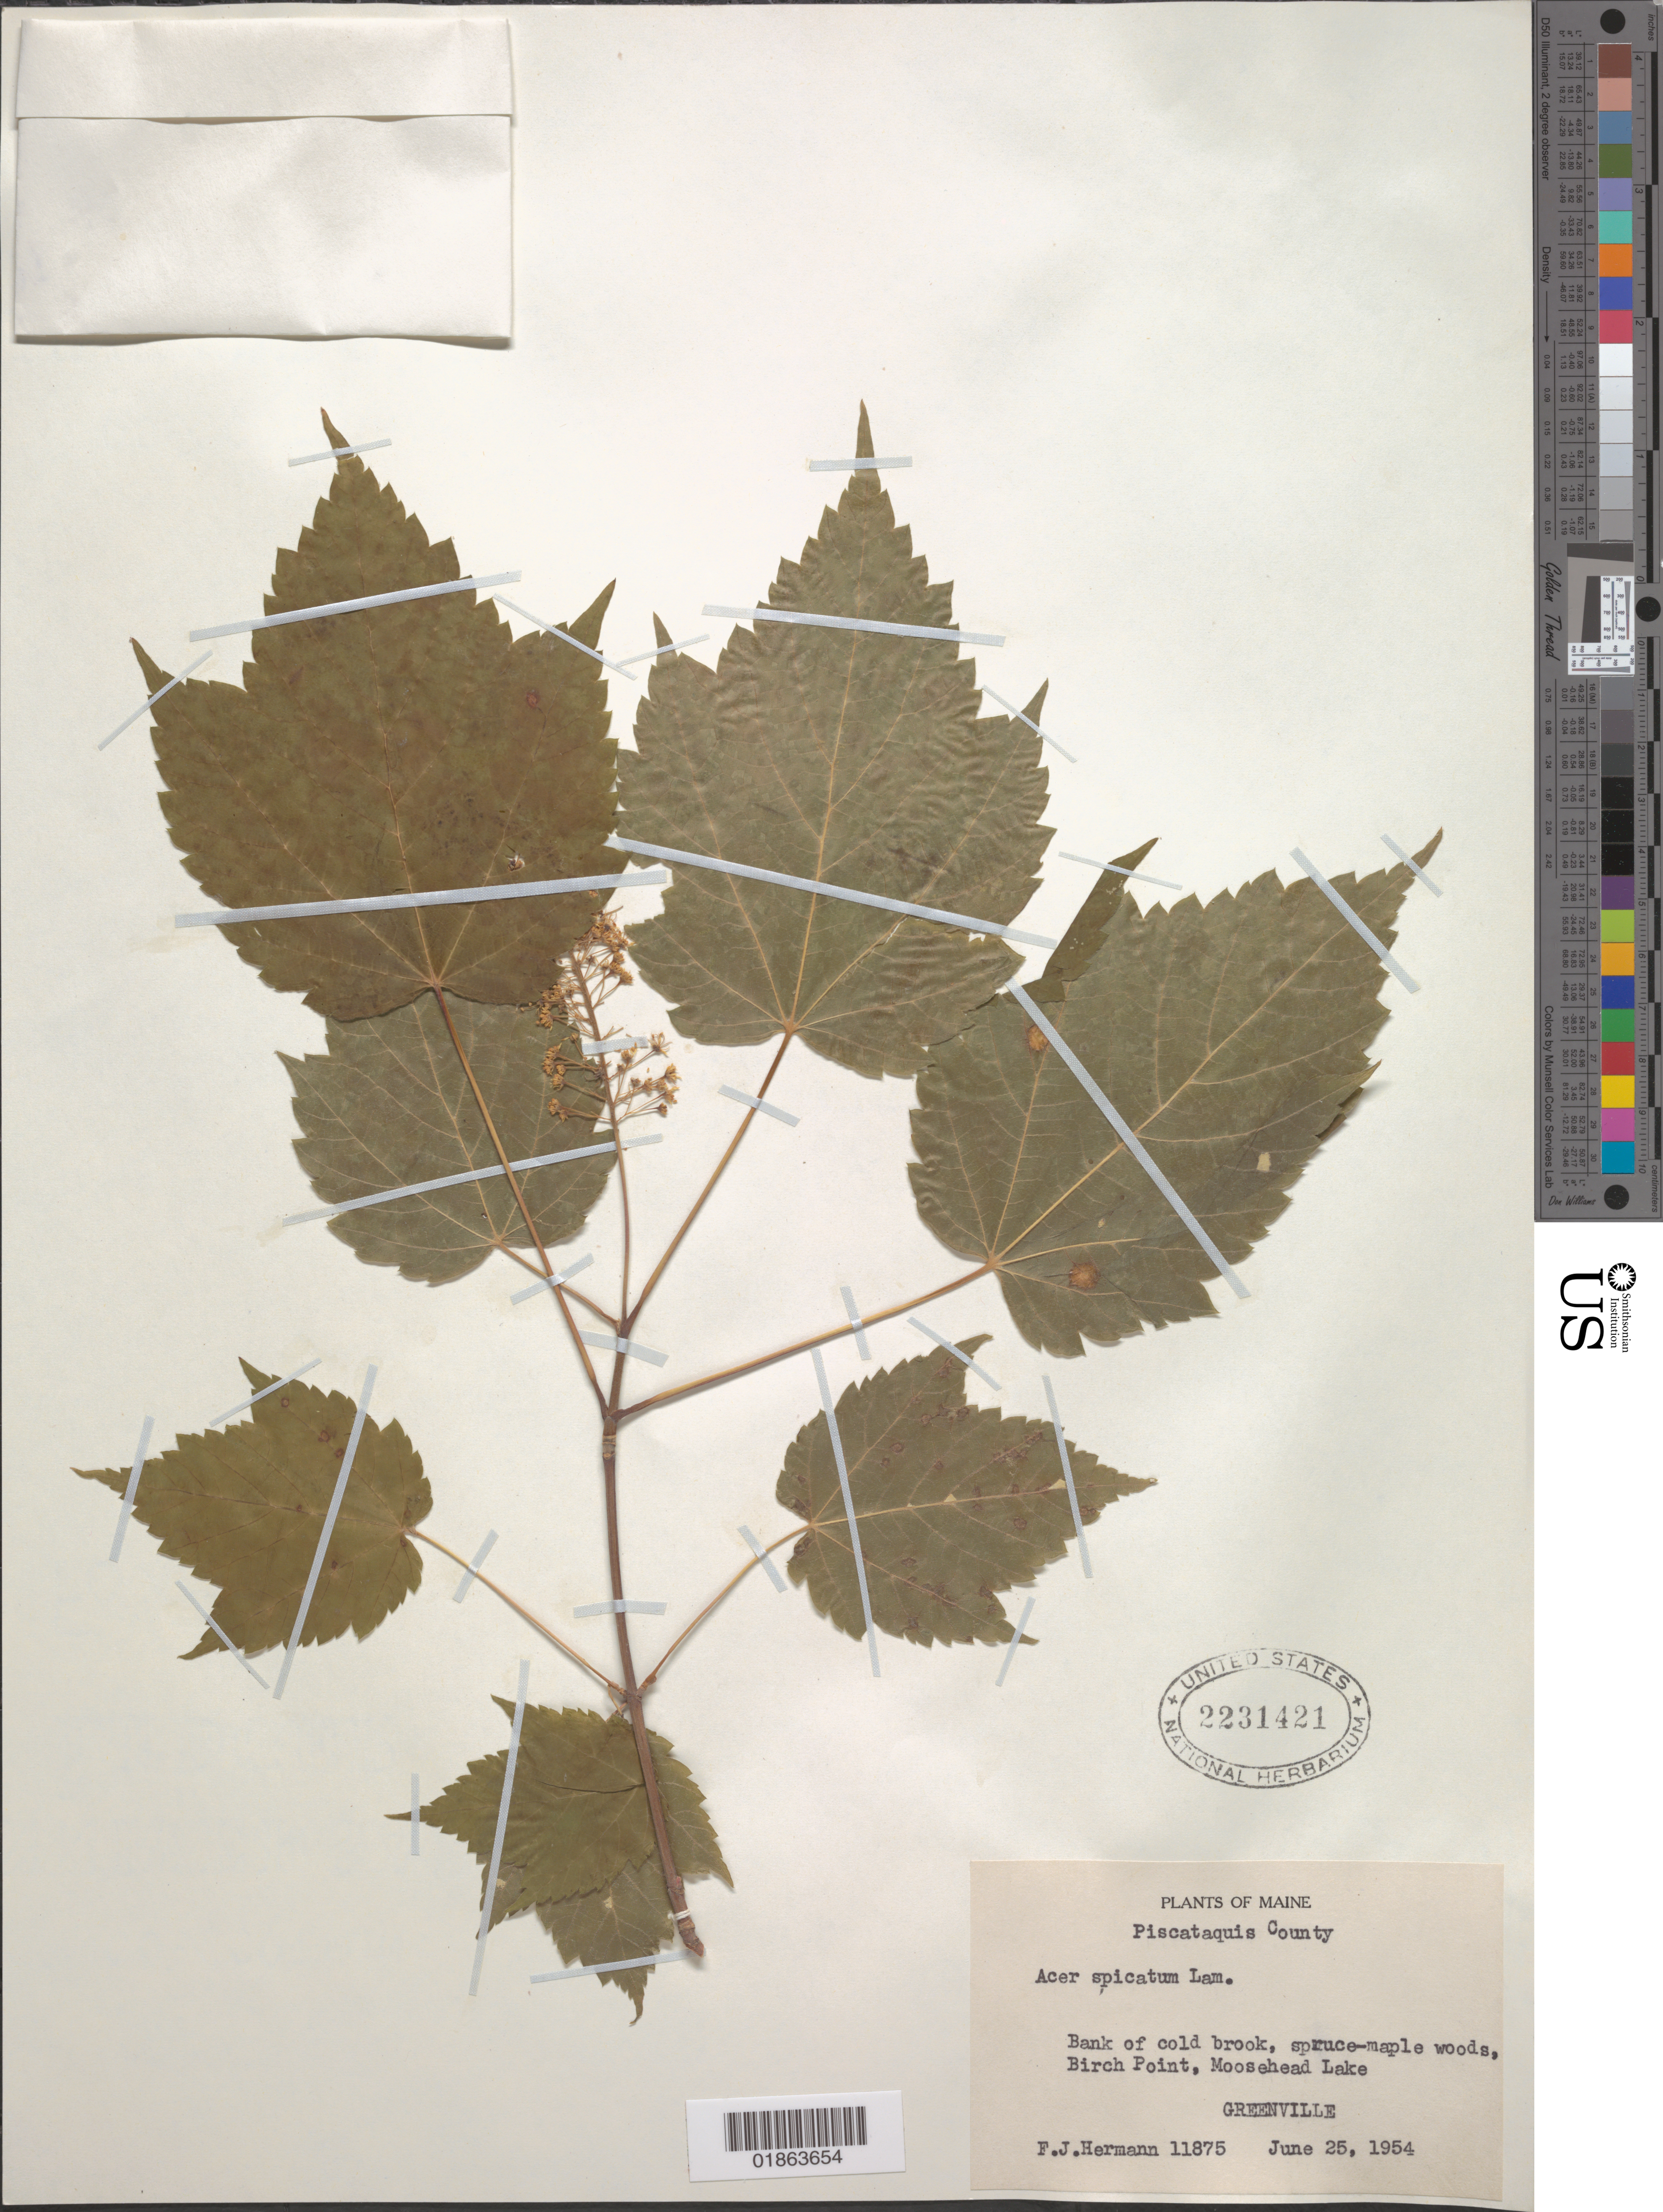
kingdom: Plantae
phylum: Tracheophyta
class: Magnoliopsida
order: Sapindales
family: Sapindaceae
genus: Acer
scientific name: Acer spicatum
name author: Lam.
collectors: F. J. Hermann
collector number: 11875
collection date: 1954-06-25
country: United States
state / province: Maine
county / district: Piscataquis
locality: Birch Point, Moosehead Lake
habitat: Bank of cold brook, spruce-maple woods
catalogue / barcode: US 2231421